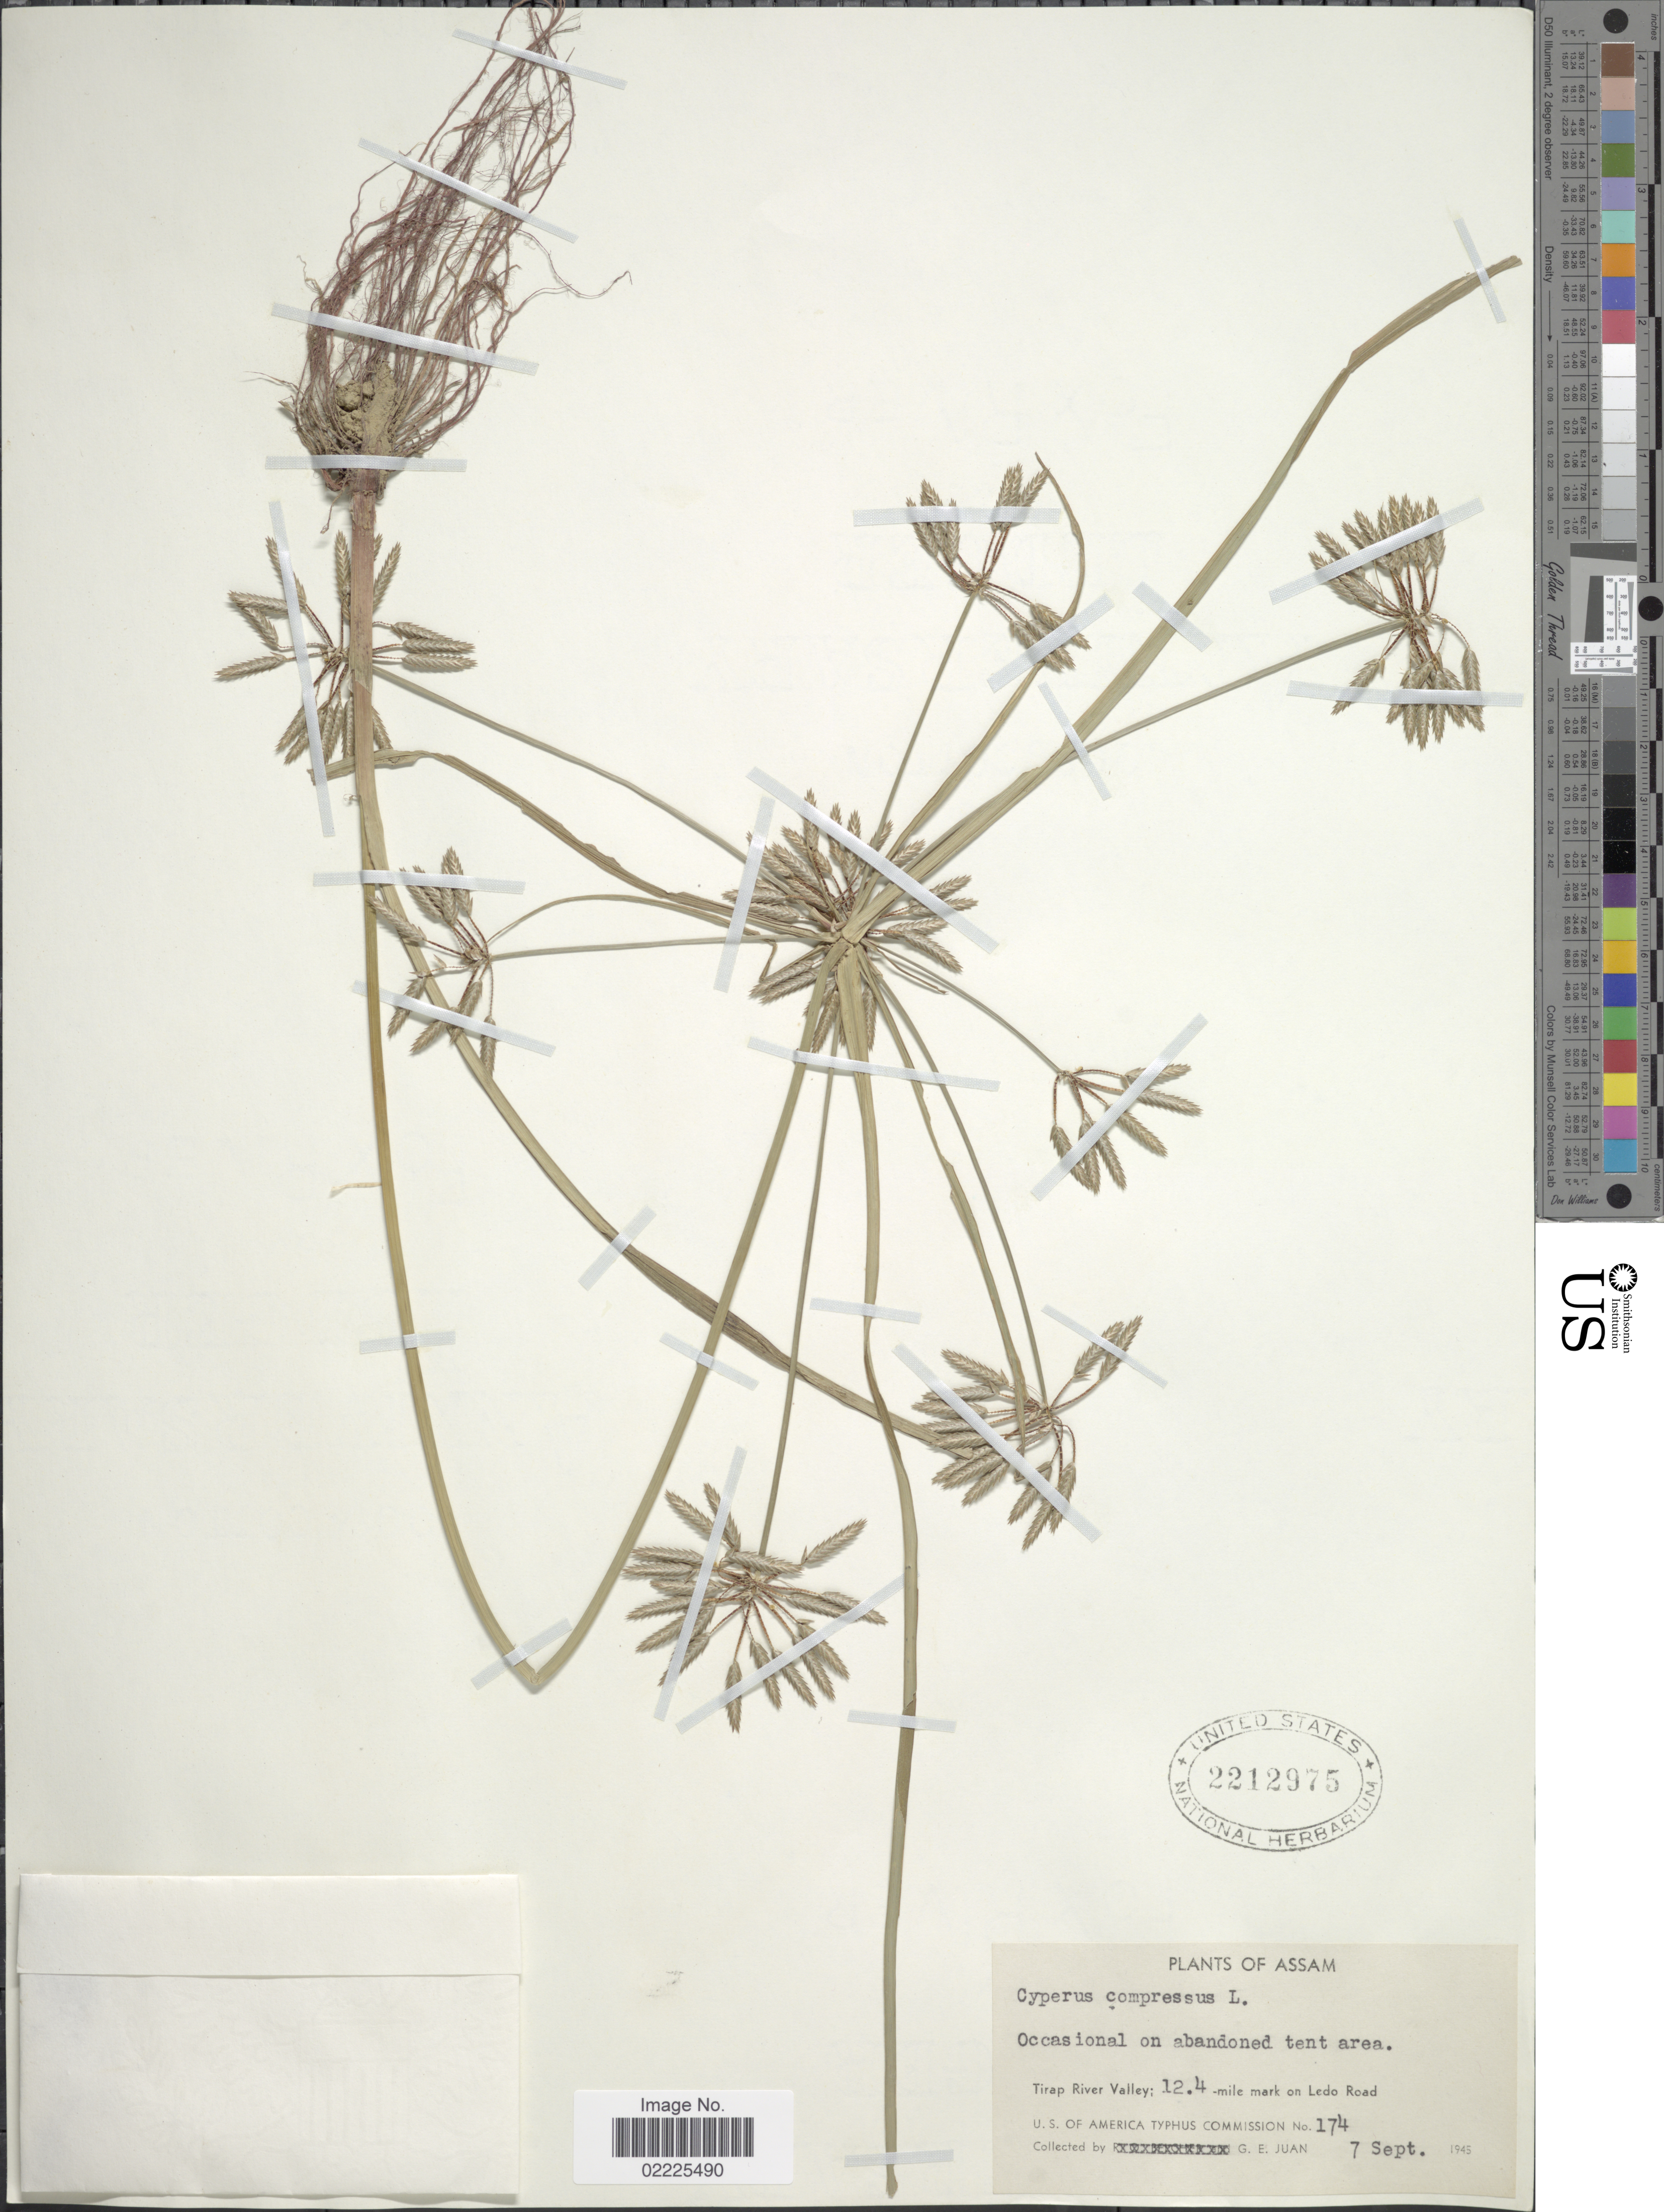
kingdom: Plantae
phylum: Tracheophyta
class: Liliopsida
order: Poales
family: Cyperaceae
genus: Cyperus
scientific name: Cyperus compressus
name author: L.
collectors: G. Juan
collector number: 174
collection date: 1945-09-07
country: India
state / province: Assam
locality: Occasional on abandoned tent area, Tirap River Valley; 12.4 -mile mark on Ledo Road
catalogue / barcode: US 2212975